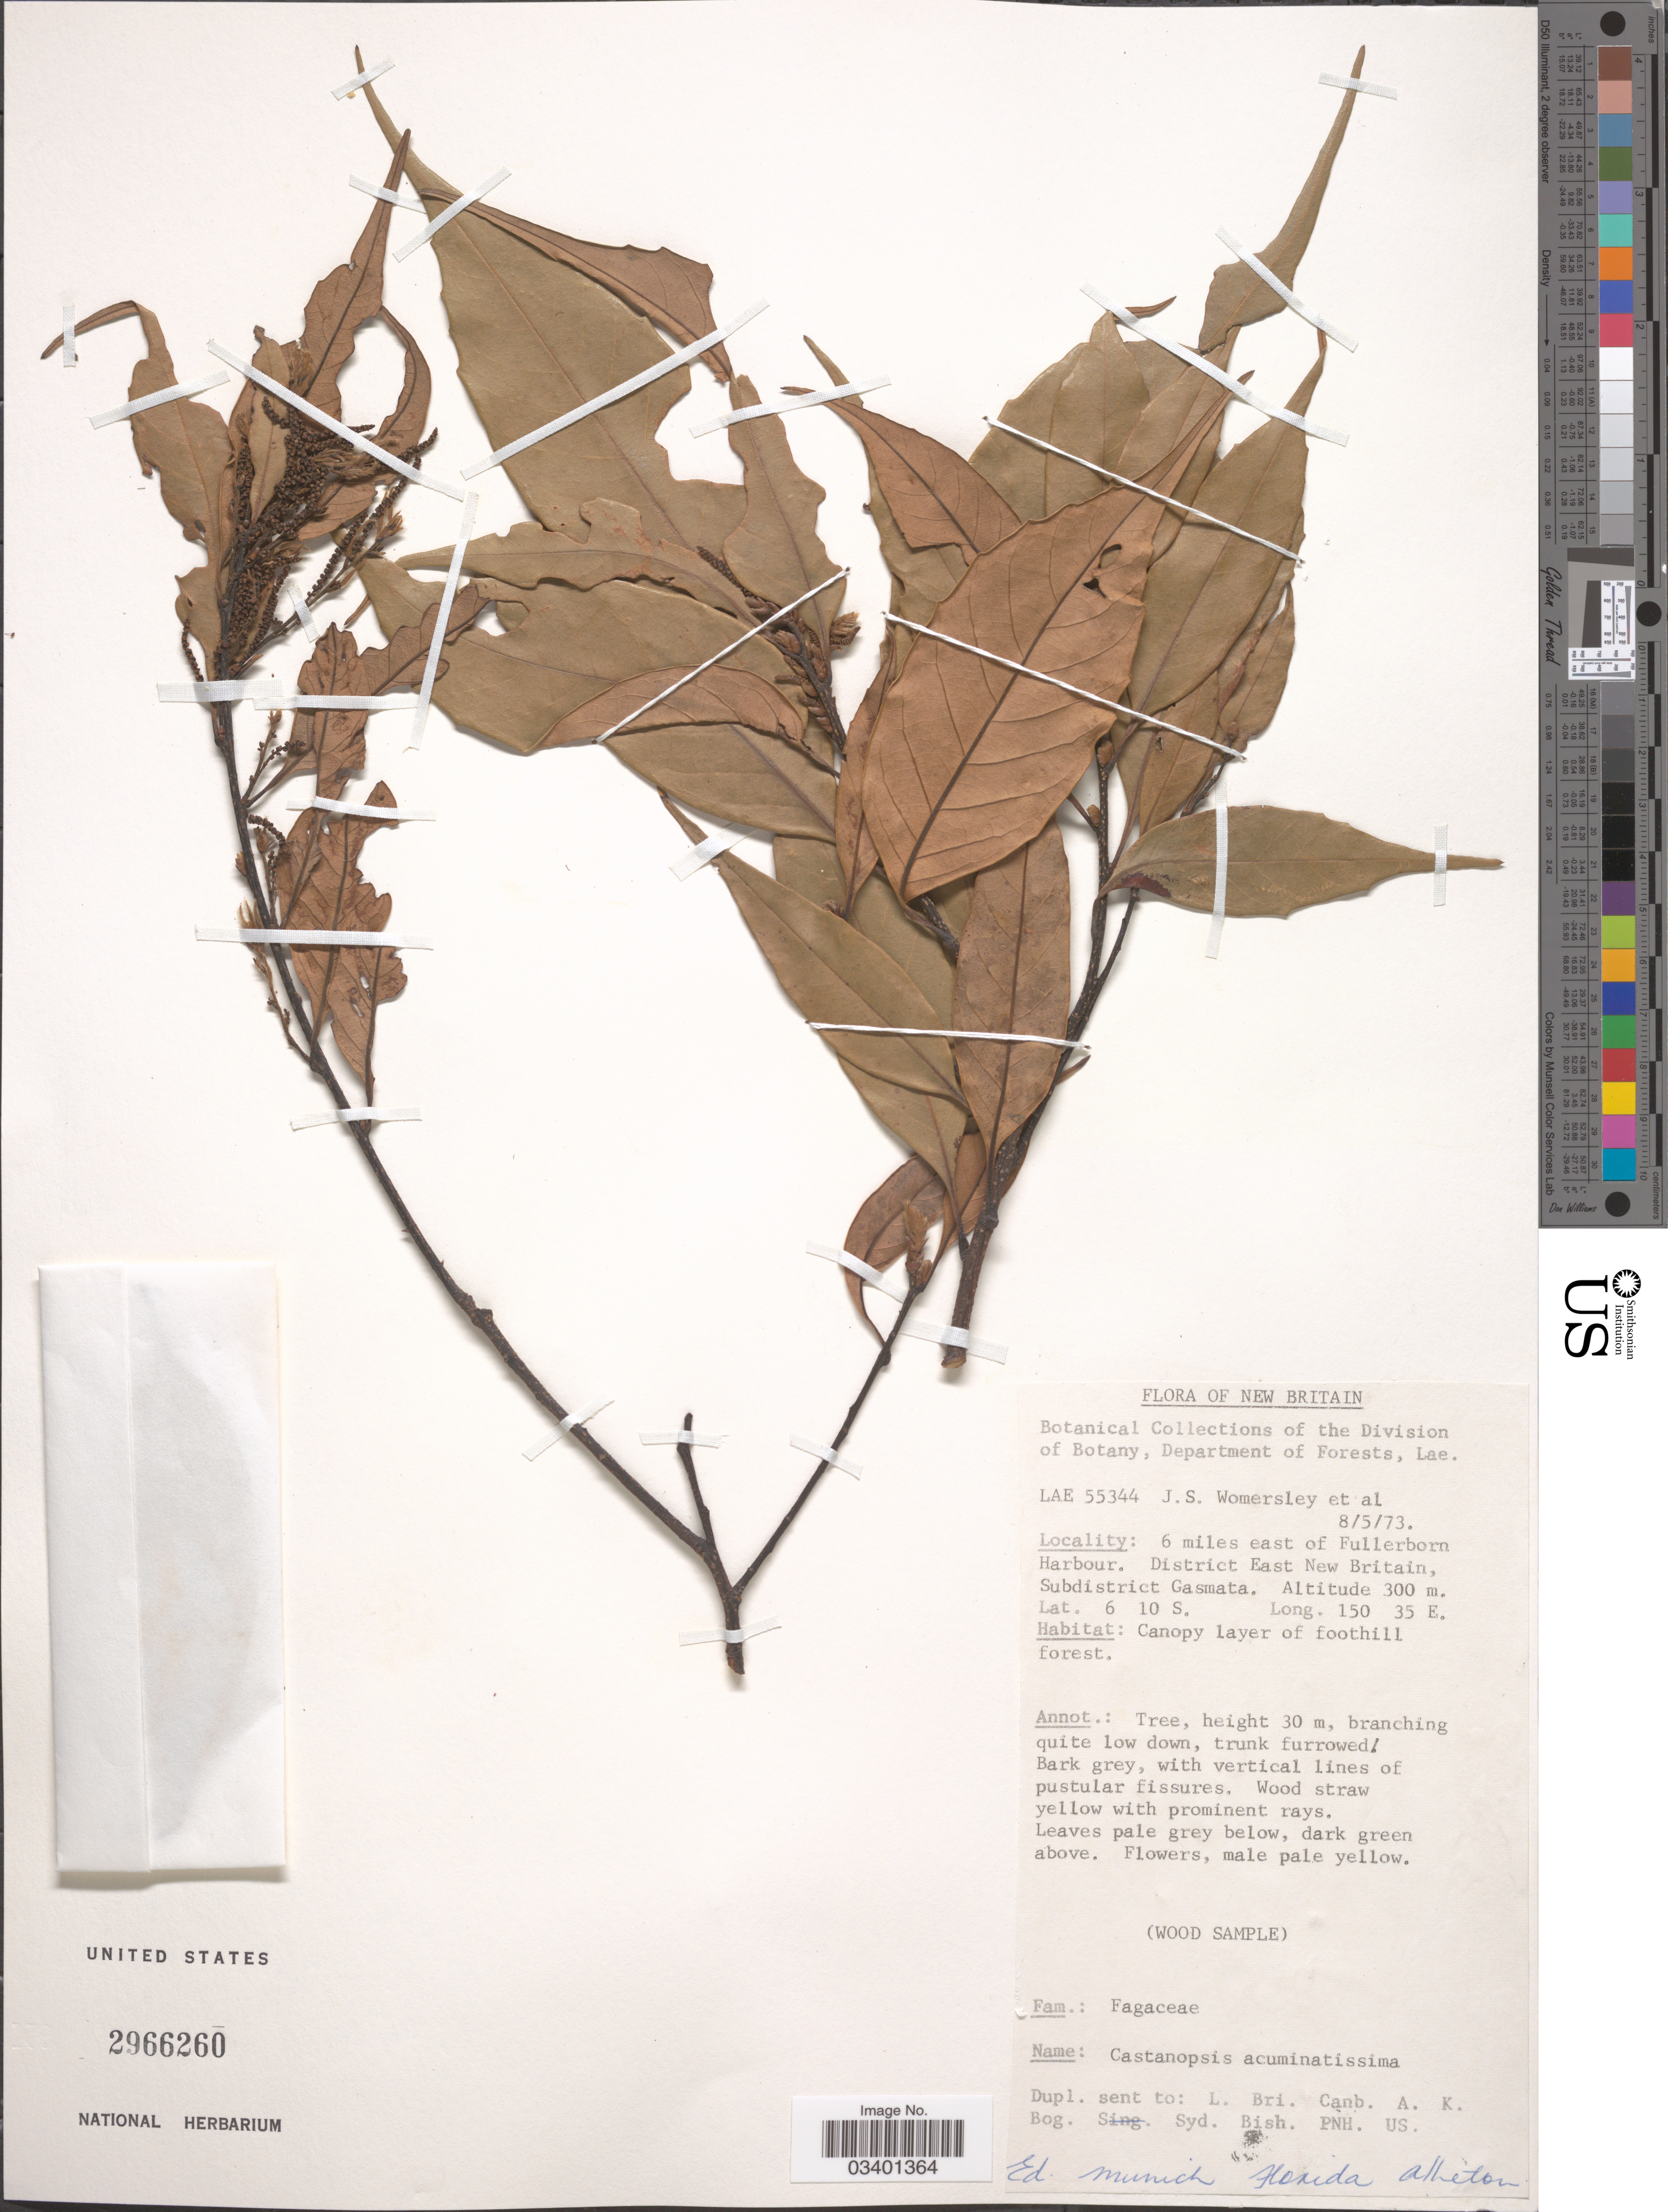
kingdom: Plantae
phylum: Tracheophyta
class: Magnoliopsida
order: Fagales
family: Fagaceae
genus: Castanopsis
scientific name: Castanopsis acuminatissima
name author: (Blume) A. DC.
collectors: J. S. Womersley & et al.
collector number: LAE55344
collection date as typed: Transcribed d/m/y: 8/5/73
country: Papua New Guinea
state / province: East New Britain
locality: New Guinea. 6 miles east of Fullerborn Harbour. District East New Britain, Subdistrict Gasmata.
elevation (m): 300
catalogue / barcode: US 2966260